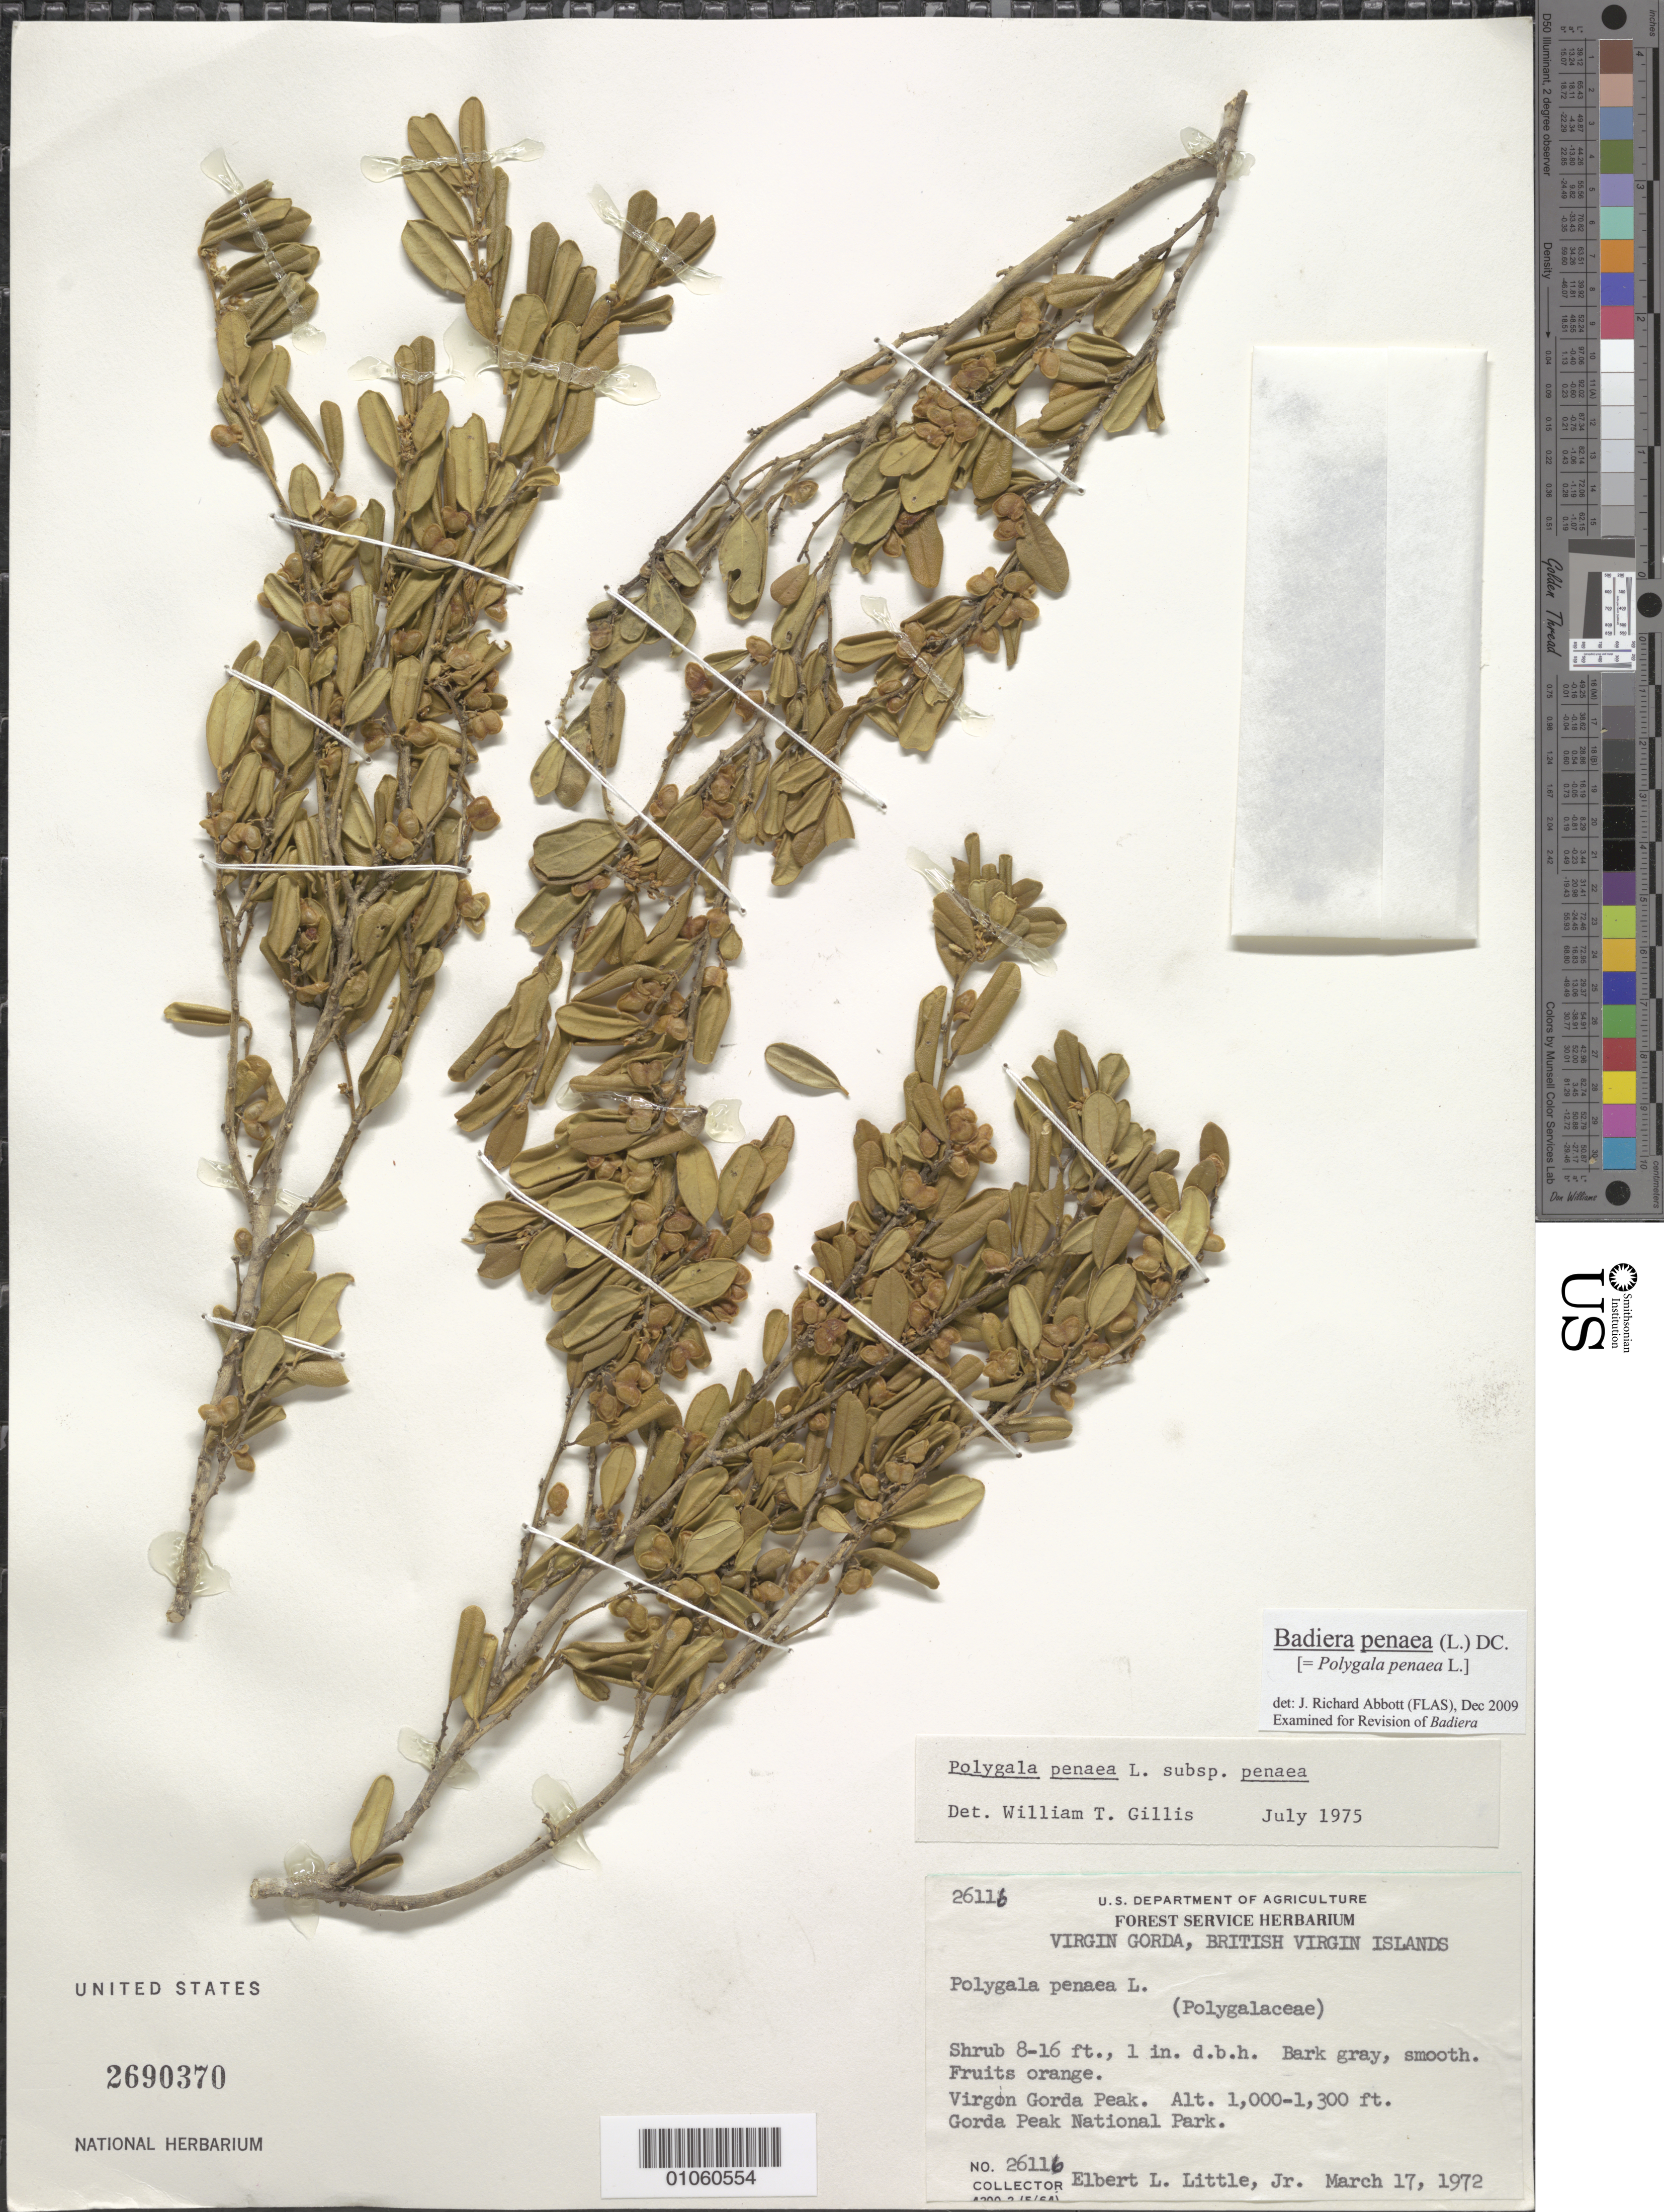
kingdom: Plantae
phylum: Tracheophyta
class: Magnoliopsida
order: Fabales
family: Polygalaceae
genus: Badiera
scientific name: Badiera penaea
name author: (L.) DC.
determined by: Abbott, J. R., (FLAS)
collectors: E. L. Little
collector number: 26116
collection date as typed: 17 Mar 1972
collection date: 1972-03-17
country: British Virgin Islands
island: Virgin Gorda I.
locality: Gorda Peak National Park, Virgin Gorda peak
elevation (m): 305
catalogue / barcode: US 2690370